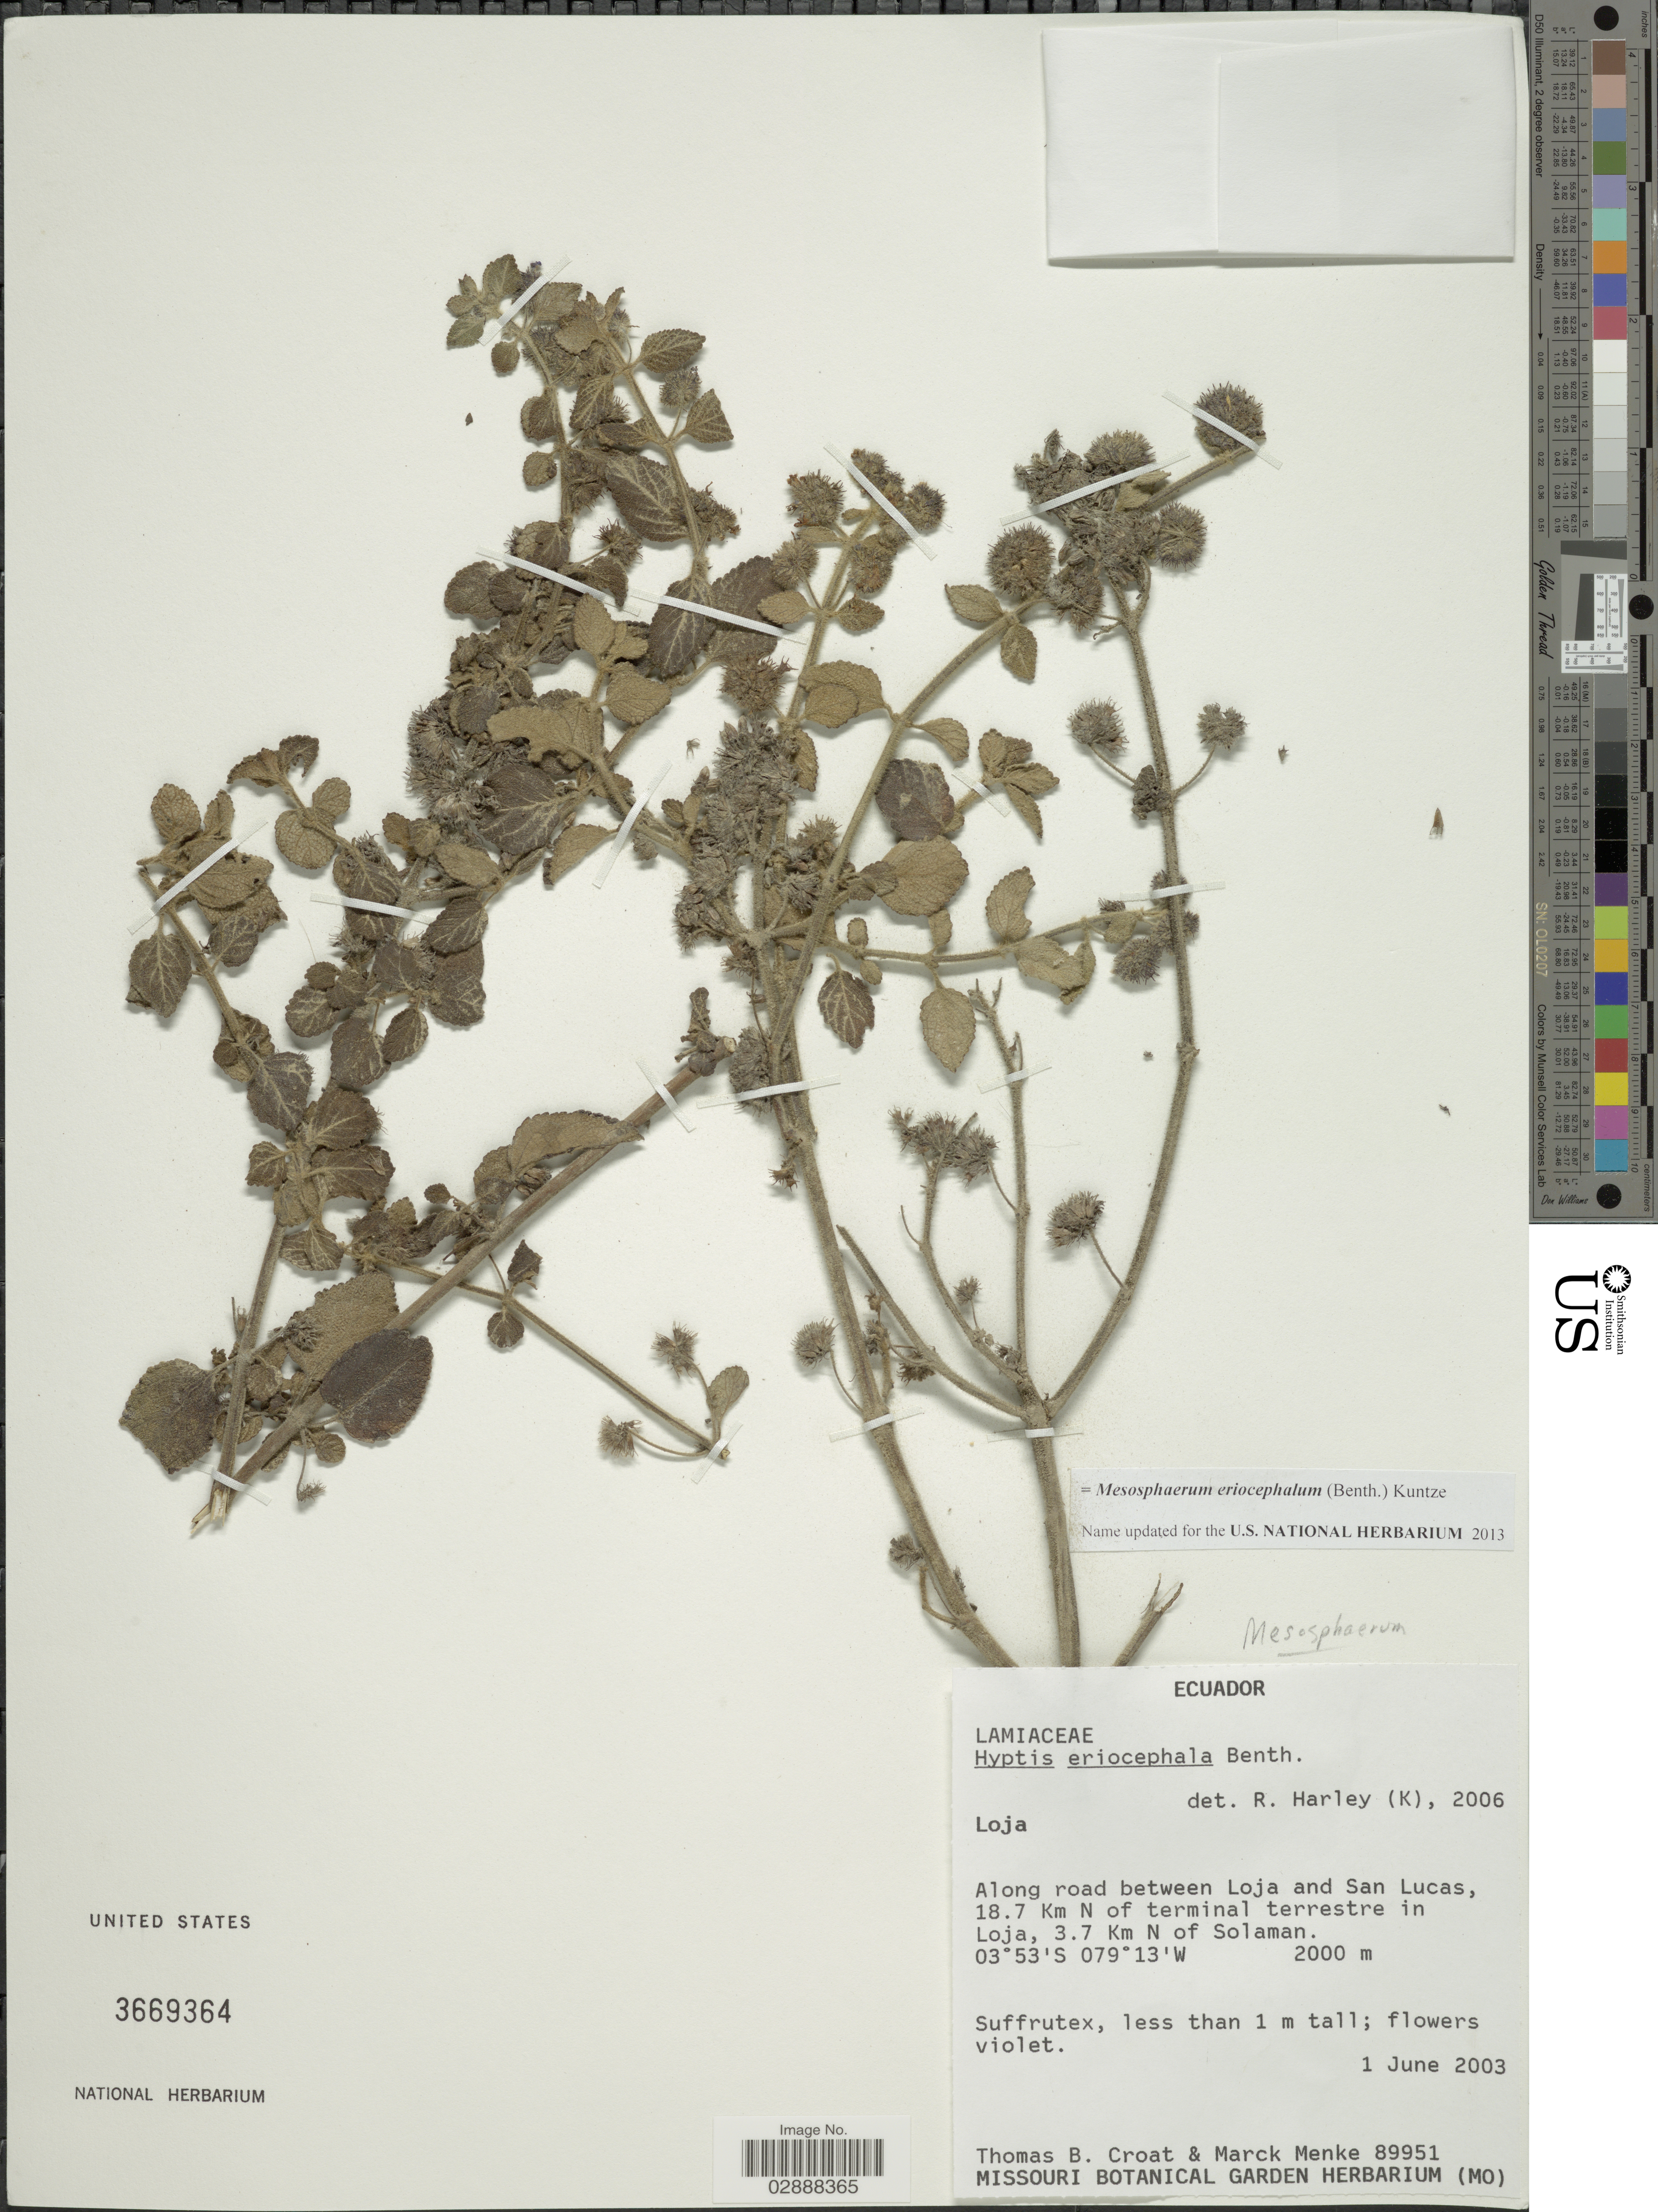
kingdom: Plantae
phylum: Tracheophyta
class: Magnoliopsida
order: Lamiales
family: Lamiaceae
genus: Mesosphaerum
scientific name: Mesosphaerum eriocephalum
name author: (Benth.) Kuntze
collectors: T. B. Croat & M. Menke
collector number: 89951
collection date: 2003-06-01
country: Ecuador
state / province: Loja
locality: Along road between Loja and San Lucas, 18.7 Km N of terminal terrestre in Loja, 3.7 km N of Solaman.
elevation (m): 2000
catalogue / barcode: US 3669364